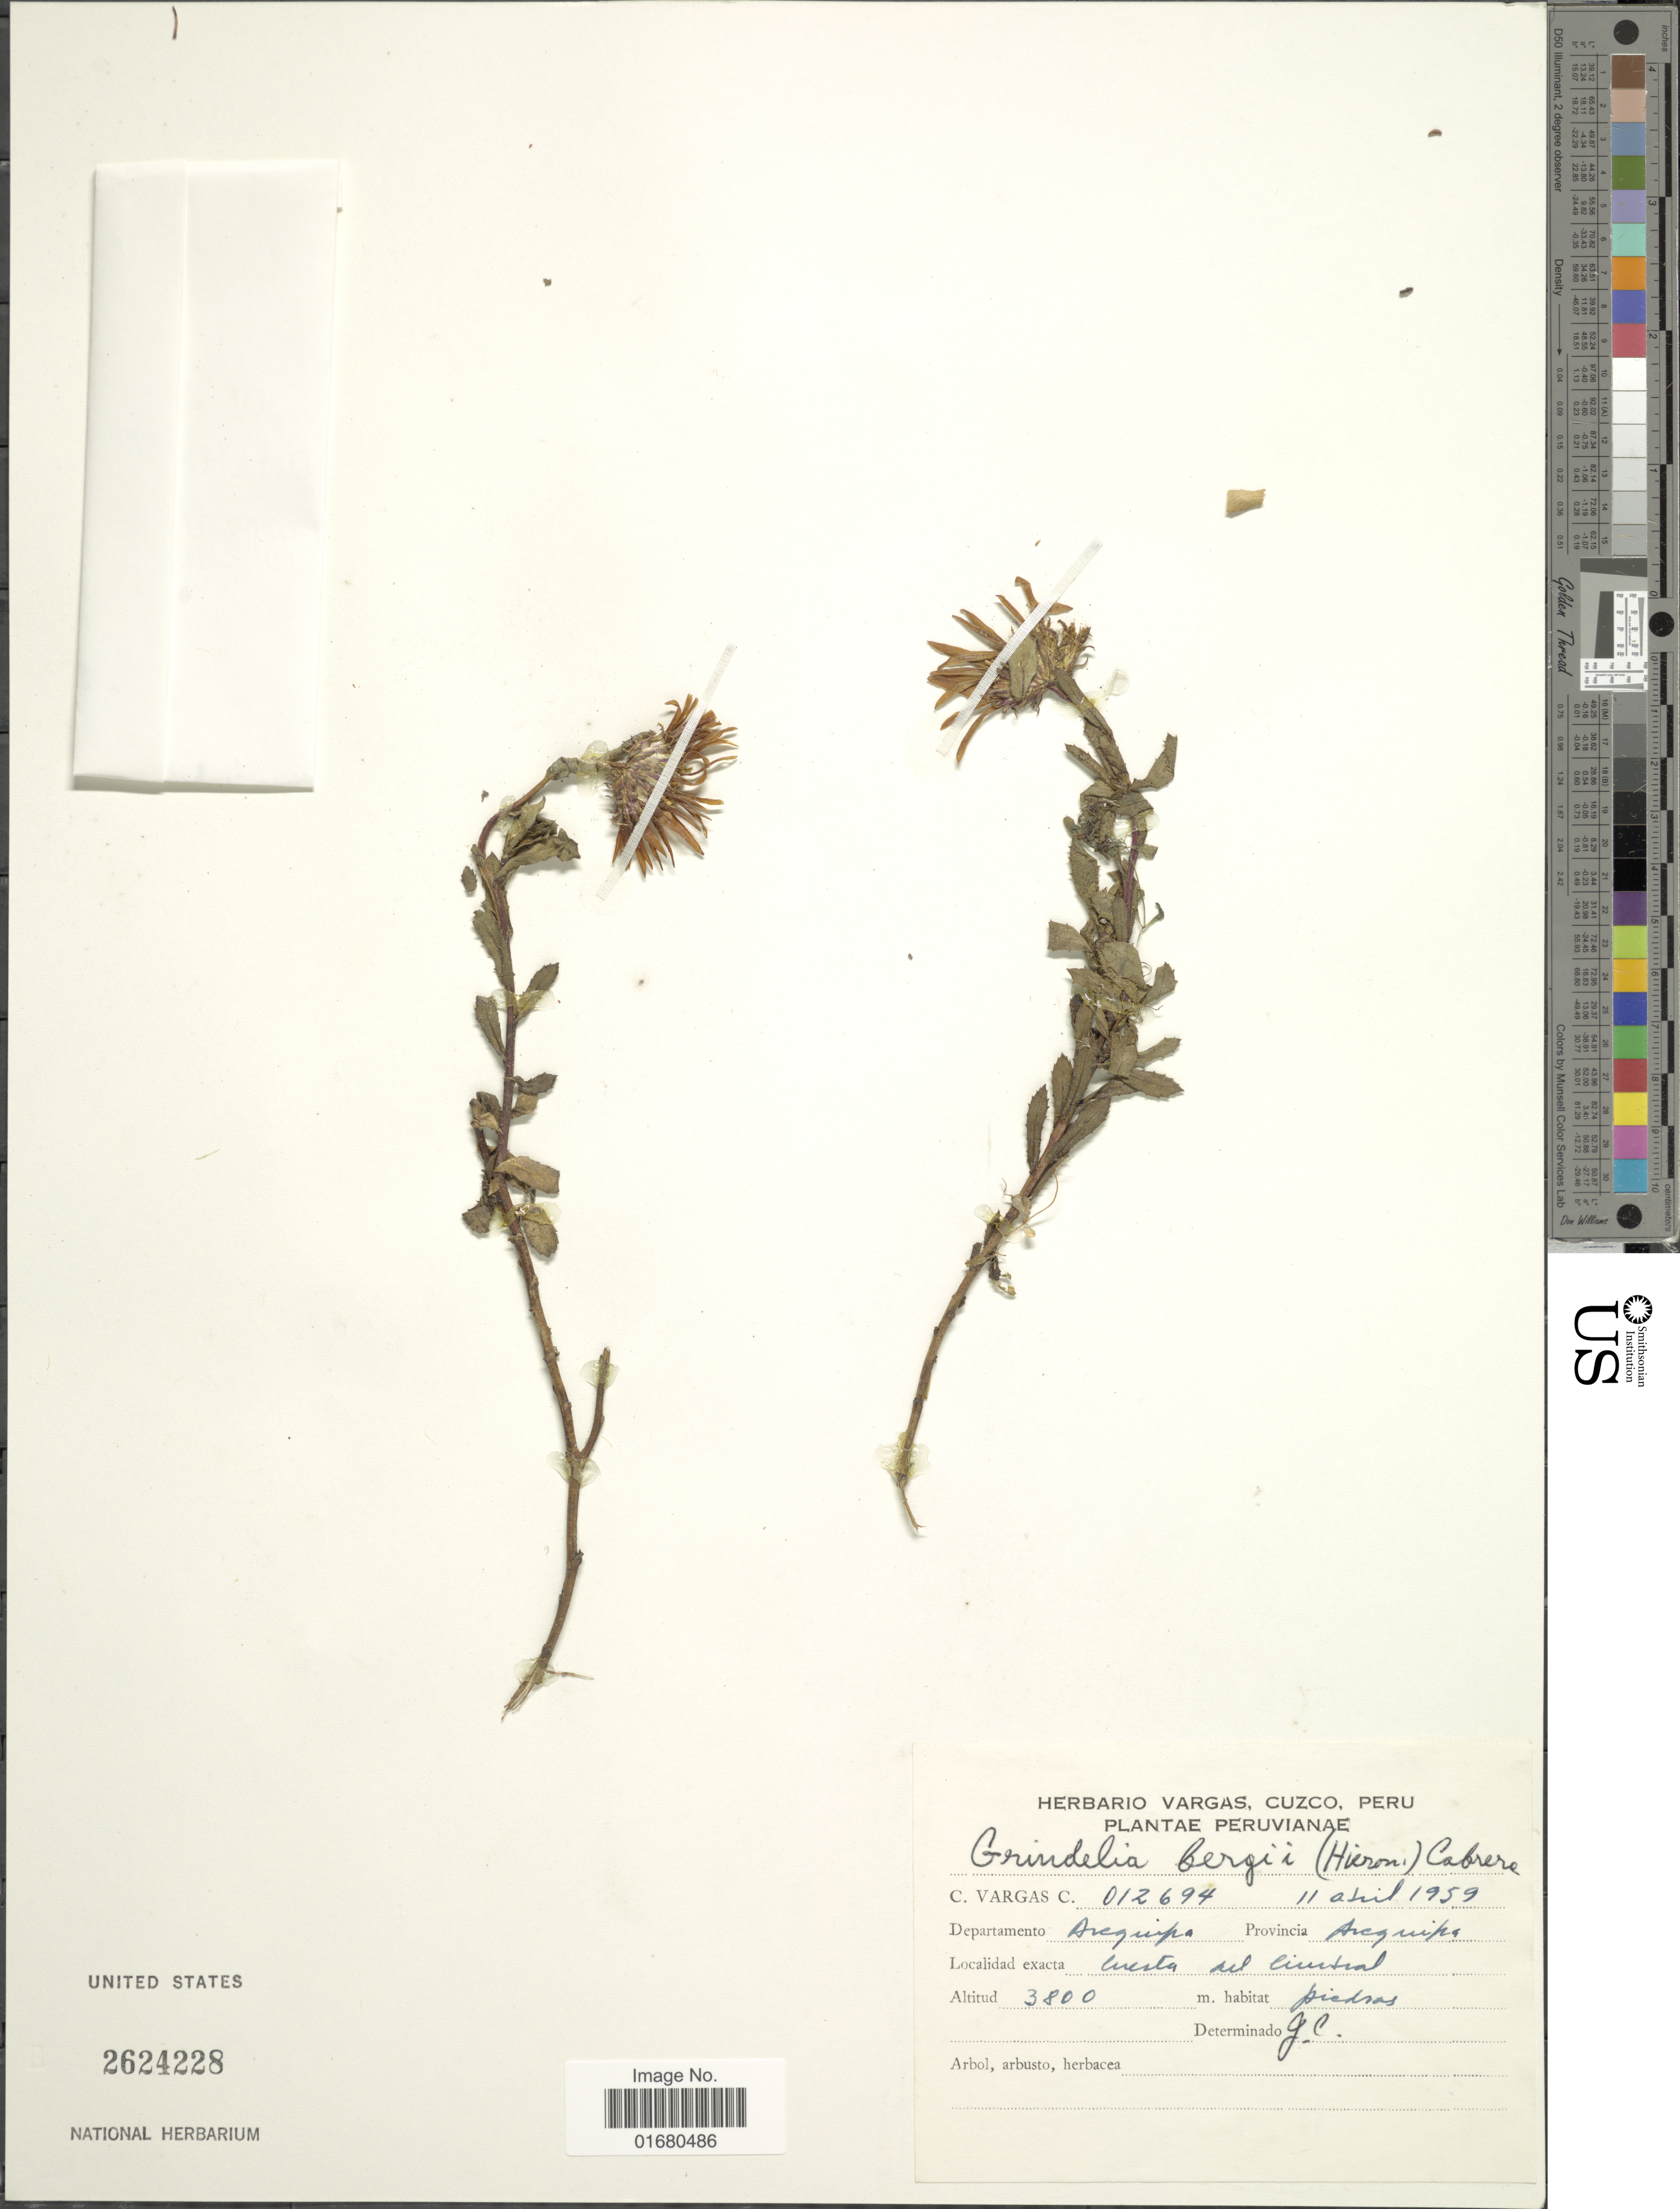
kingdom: Plantae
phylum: Tracheophyta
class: Magnoliopsida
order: Asterales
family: Asteraceae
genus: Grindelia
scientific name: Grindelia brachystephana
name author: Griseb.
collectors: C. Vargas Calderón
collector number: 012694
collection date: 1959-04-11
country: Peru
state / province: Arequipa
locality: Departamento Arequipa, Cuesta del Lintial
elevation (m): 3800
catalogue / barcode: US 2624228